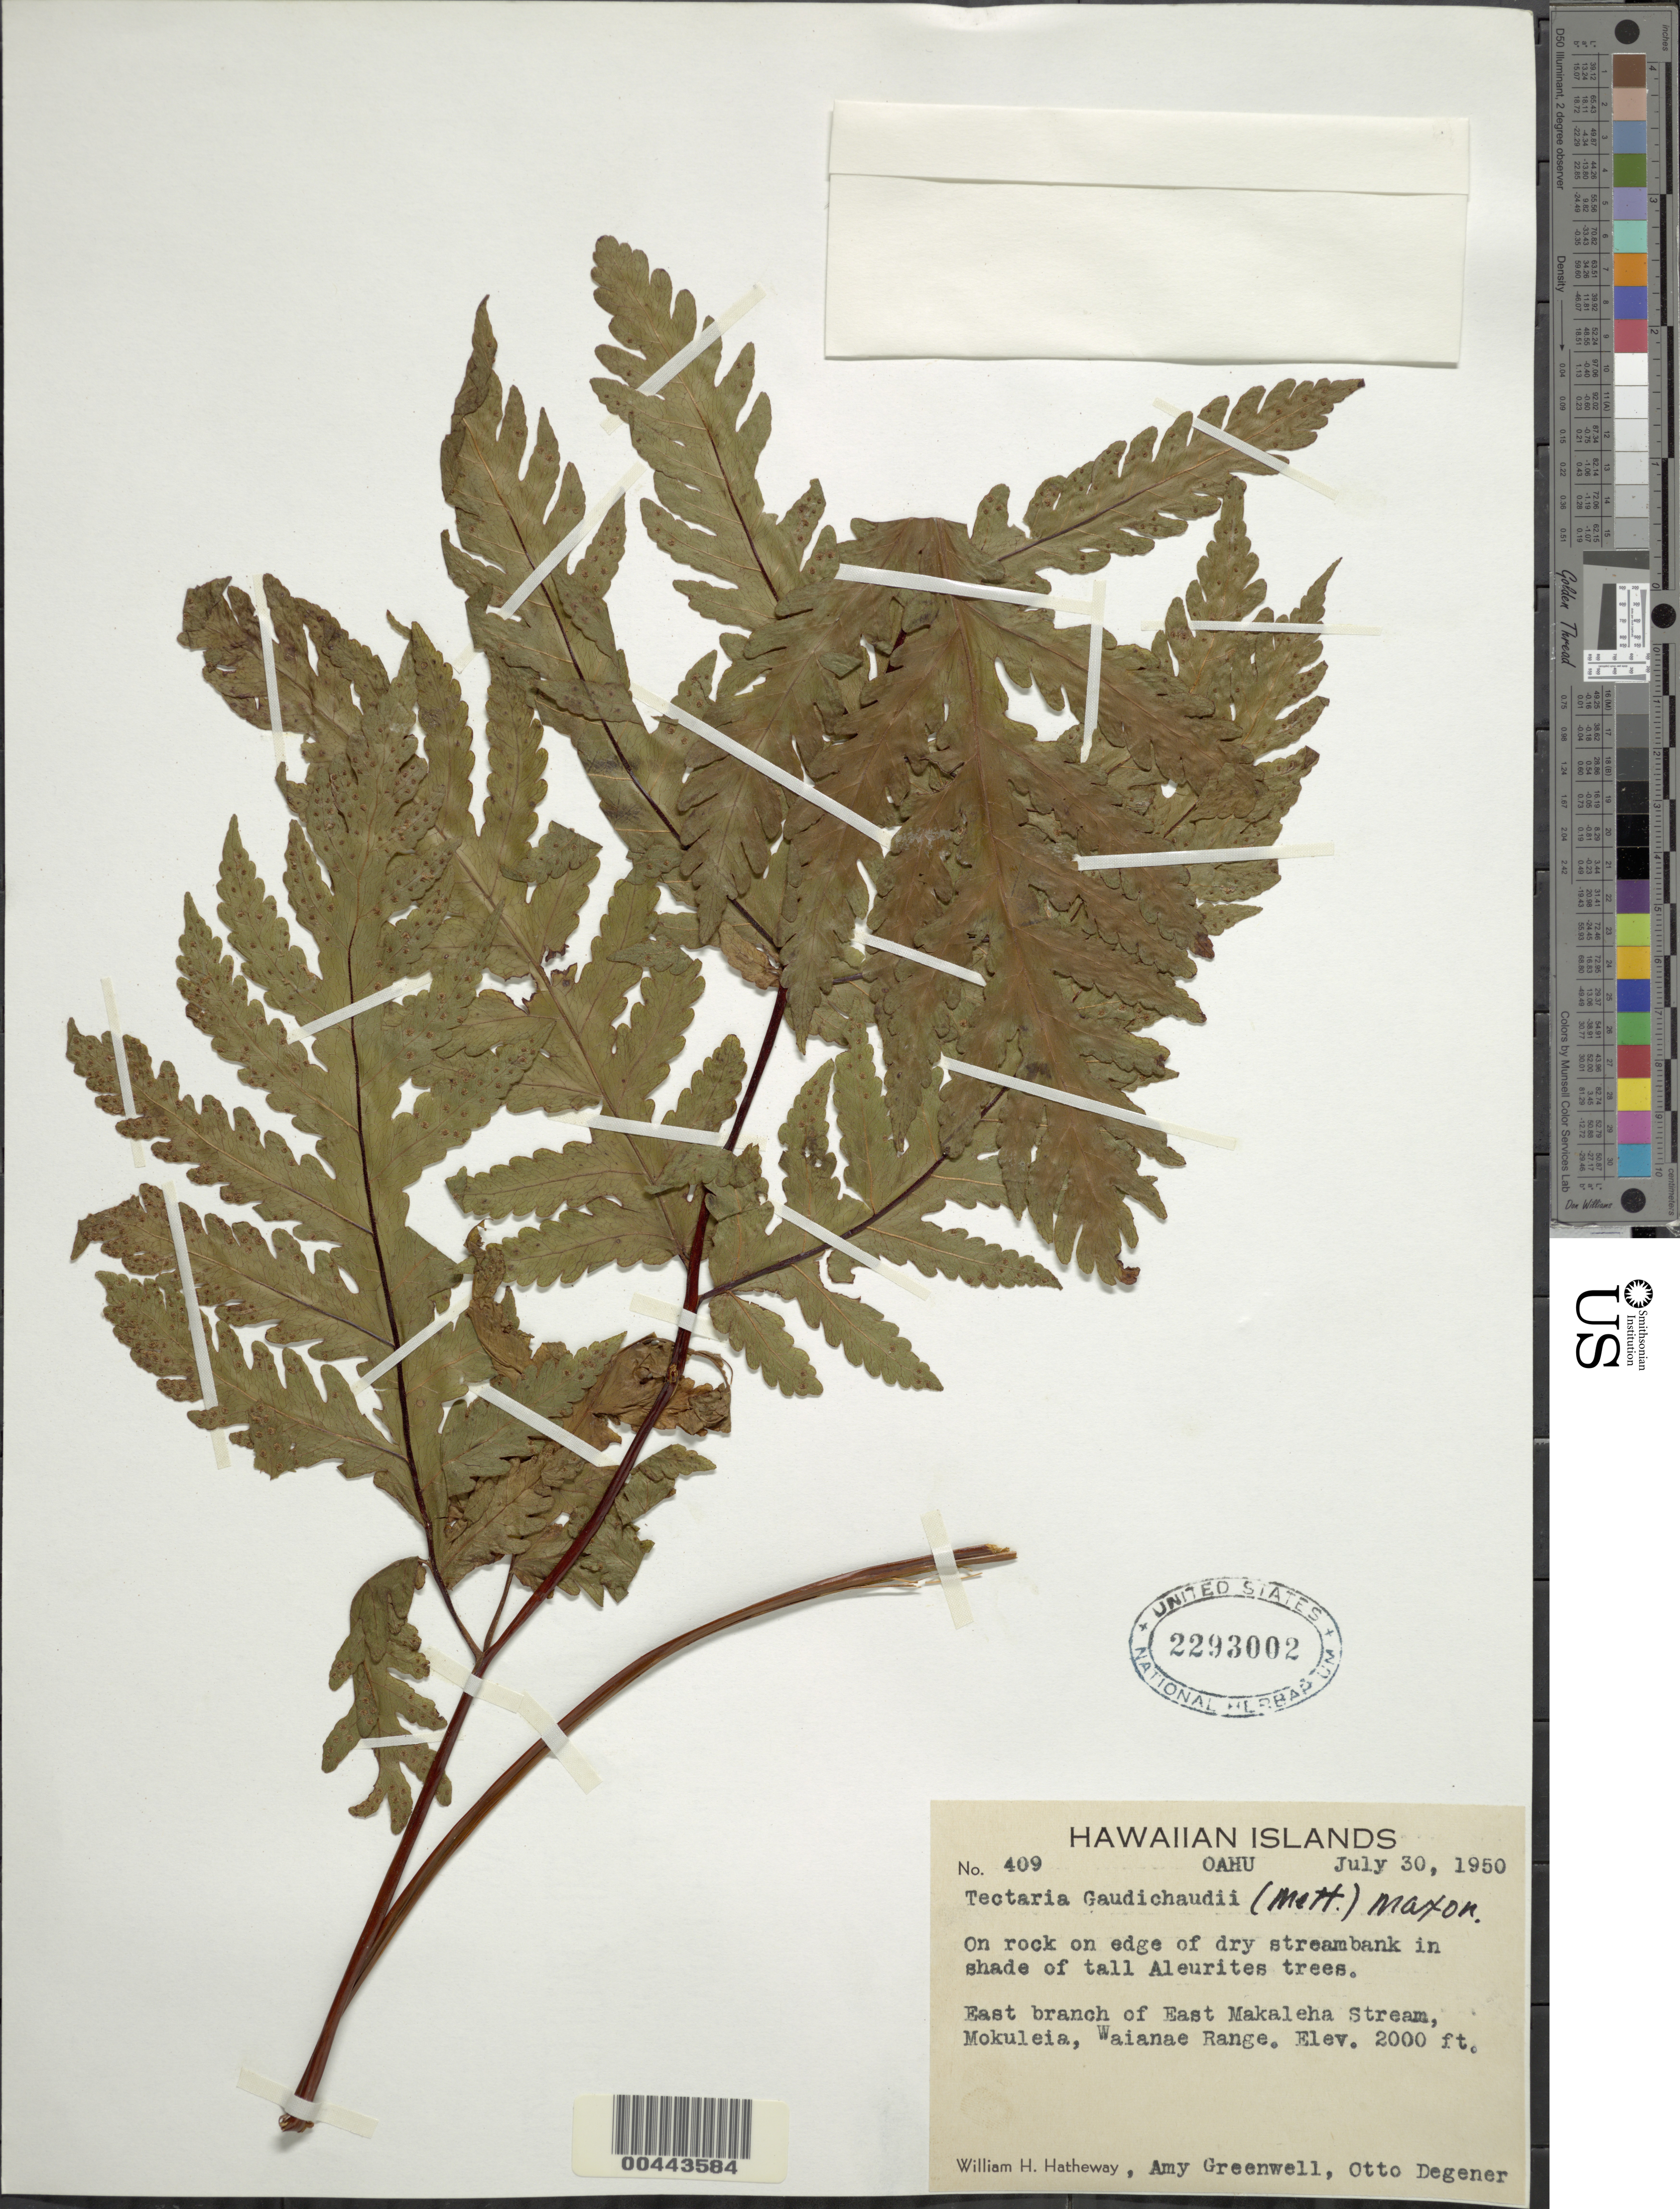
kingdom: Plantae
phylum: Tracheophyta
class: Polypodiopsida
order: Polypodiales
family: Tectariaceae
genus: Tectaria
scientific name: Tectaria gaudichaudii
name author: (Mett.) Maxon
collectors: W. H. Hatheway, A. B. Greenwell & O. Degener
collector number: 409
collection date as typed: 30 Jul 1950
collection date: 1950-07-30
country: United States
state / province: Hawaii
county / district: Honolulu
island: Oahu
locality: East branch of East Makaleha Stream, Mokuleia, Waianae Range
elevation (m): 610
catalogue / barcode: US 2293002